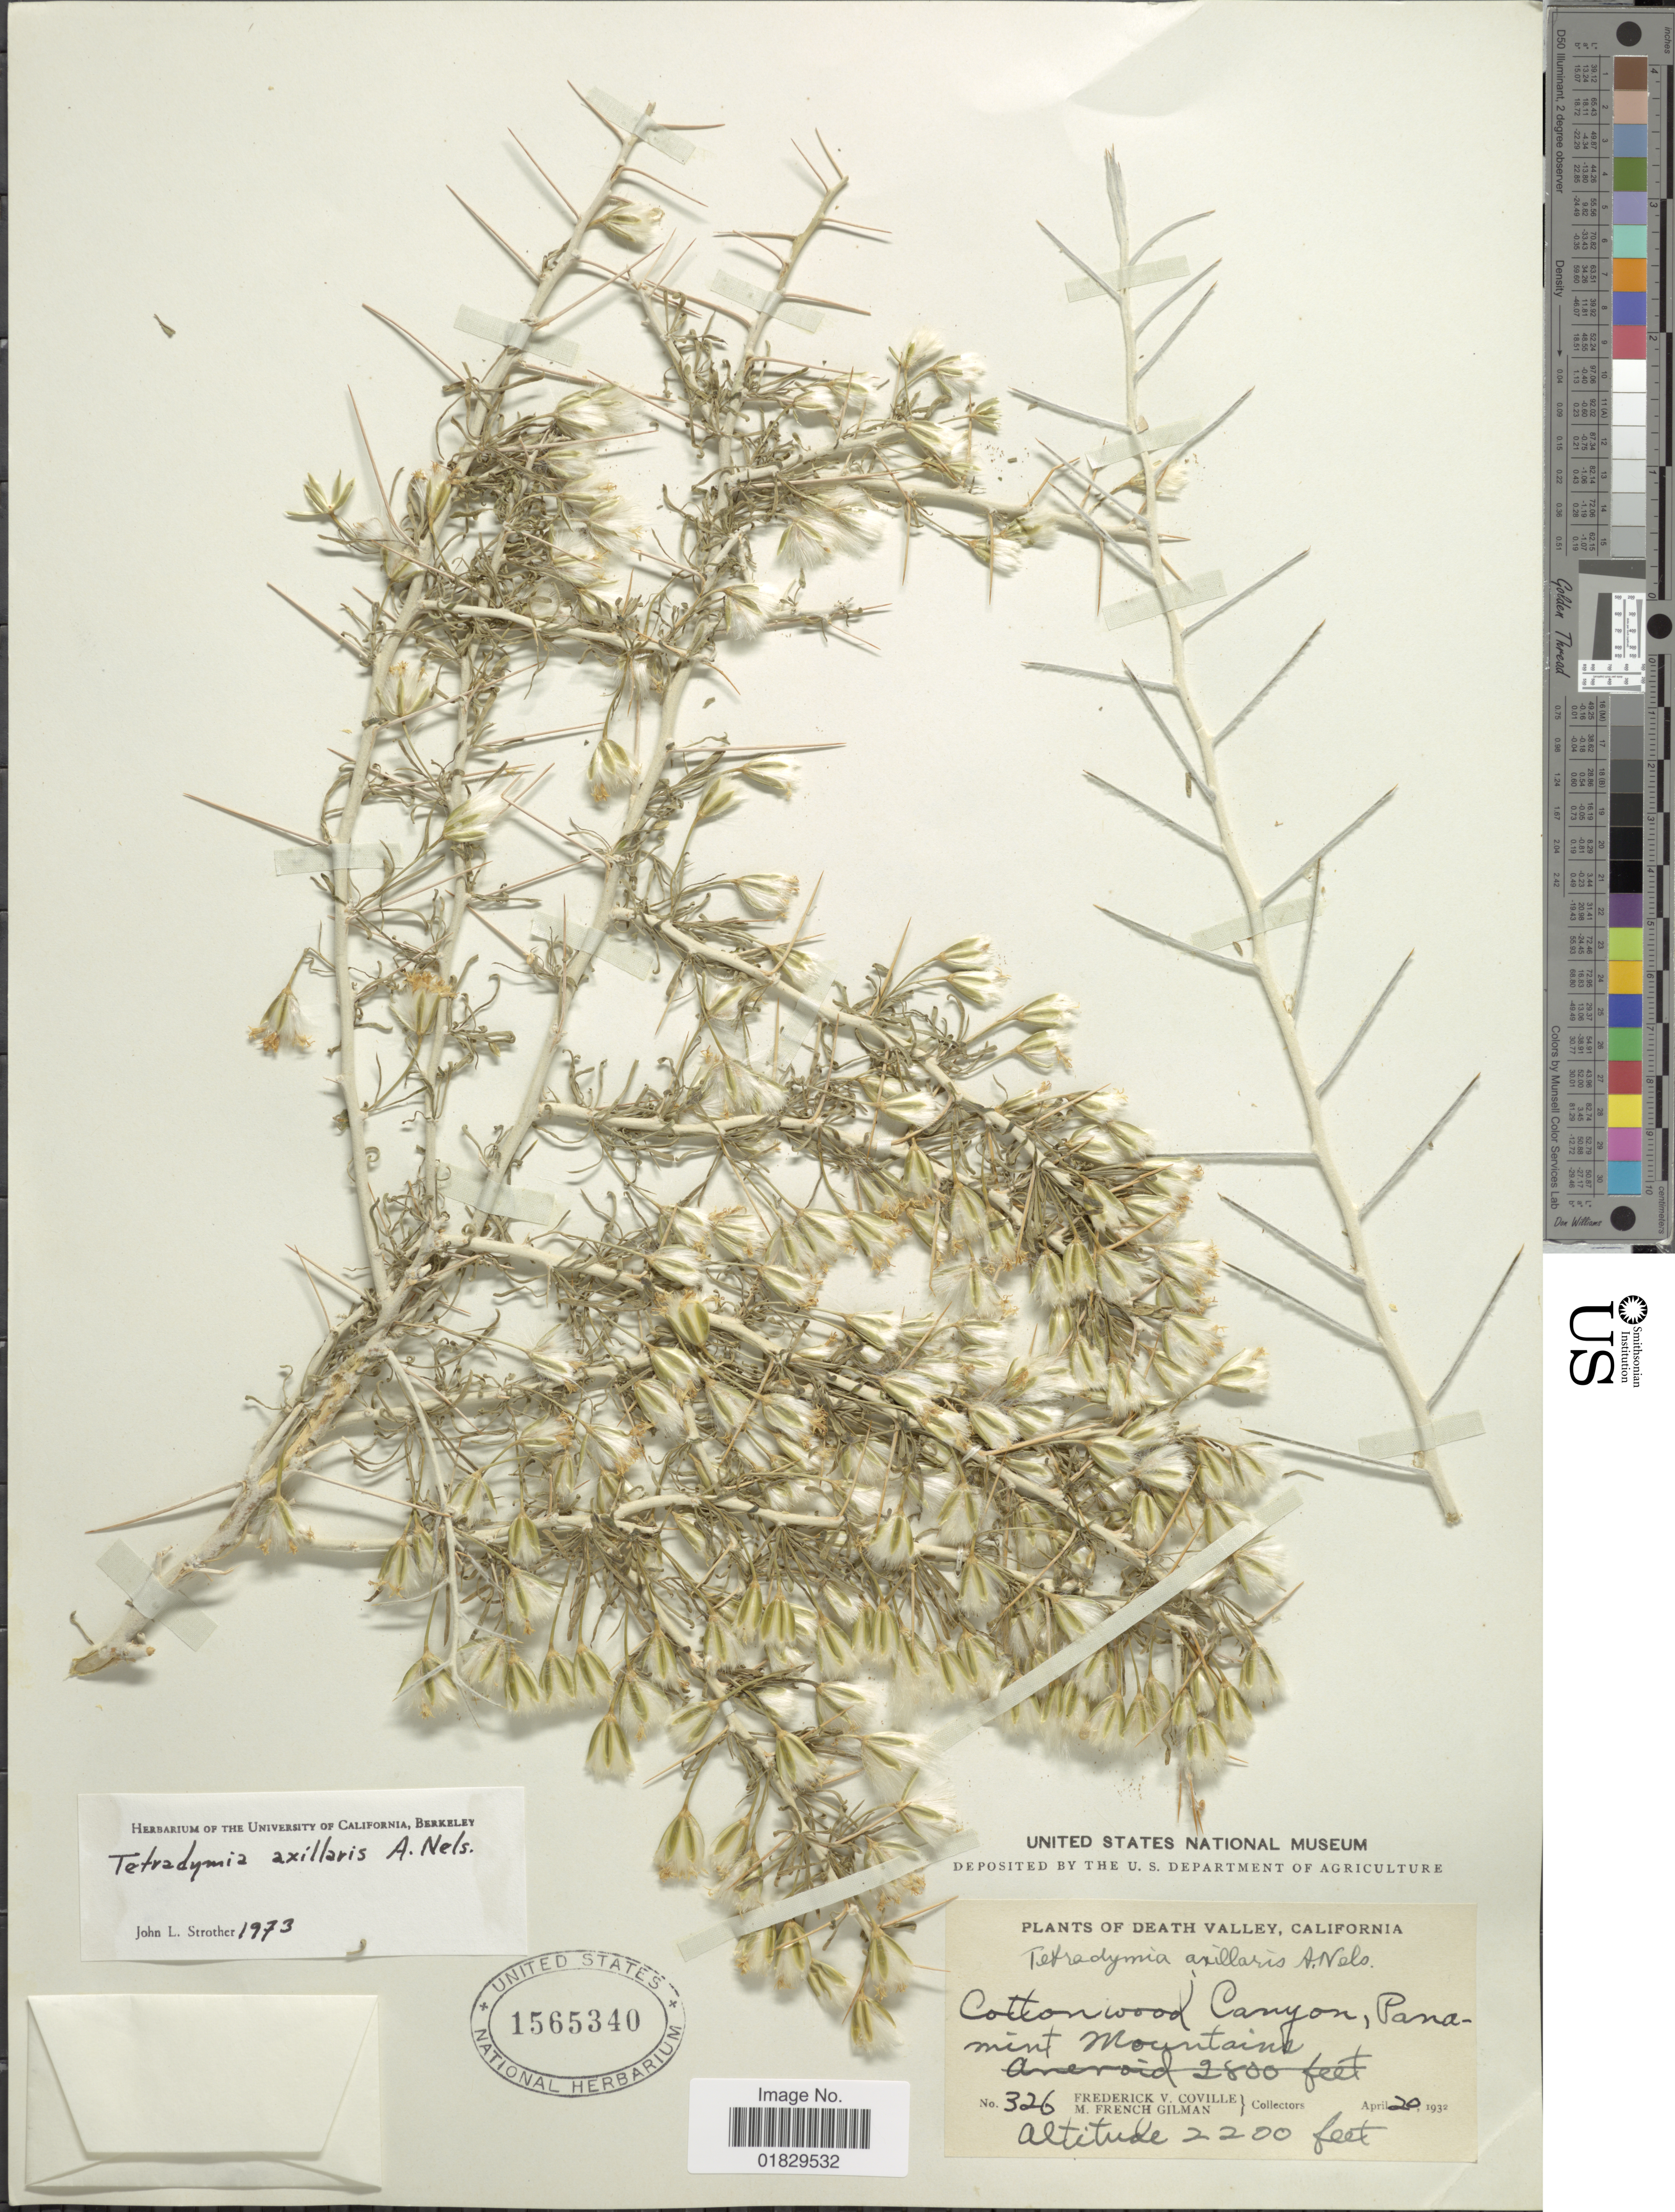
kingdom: Plantae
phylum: Tracheophyta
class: Magnoliopsida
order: Asterales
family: Asteraceae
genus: Tetradymia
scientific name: Tetradymia axillaris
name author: A. Nelson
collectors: F. V. Coville & M. F. Gilman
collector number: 326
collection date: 1932-04-20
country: United States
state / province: California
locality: Death Valley, California. Cotton wood Canyon, Panamint Mountains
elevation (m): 671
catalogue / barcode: US 1565340